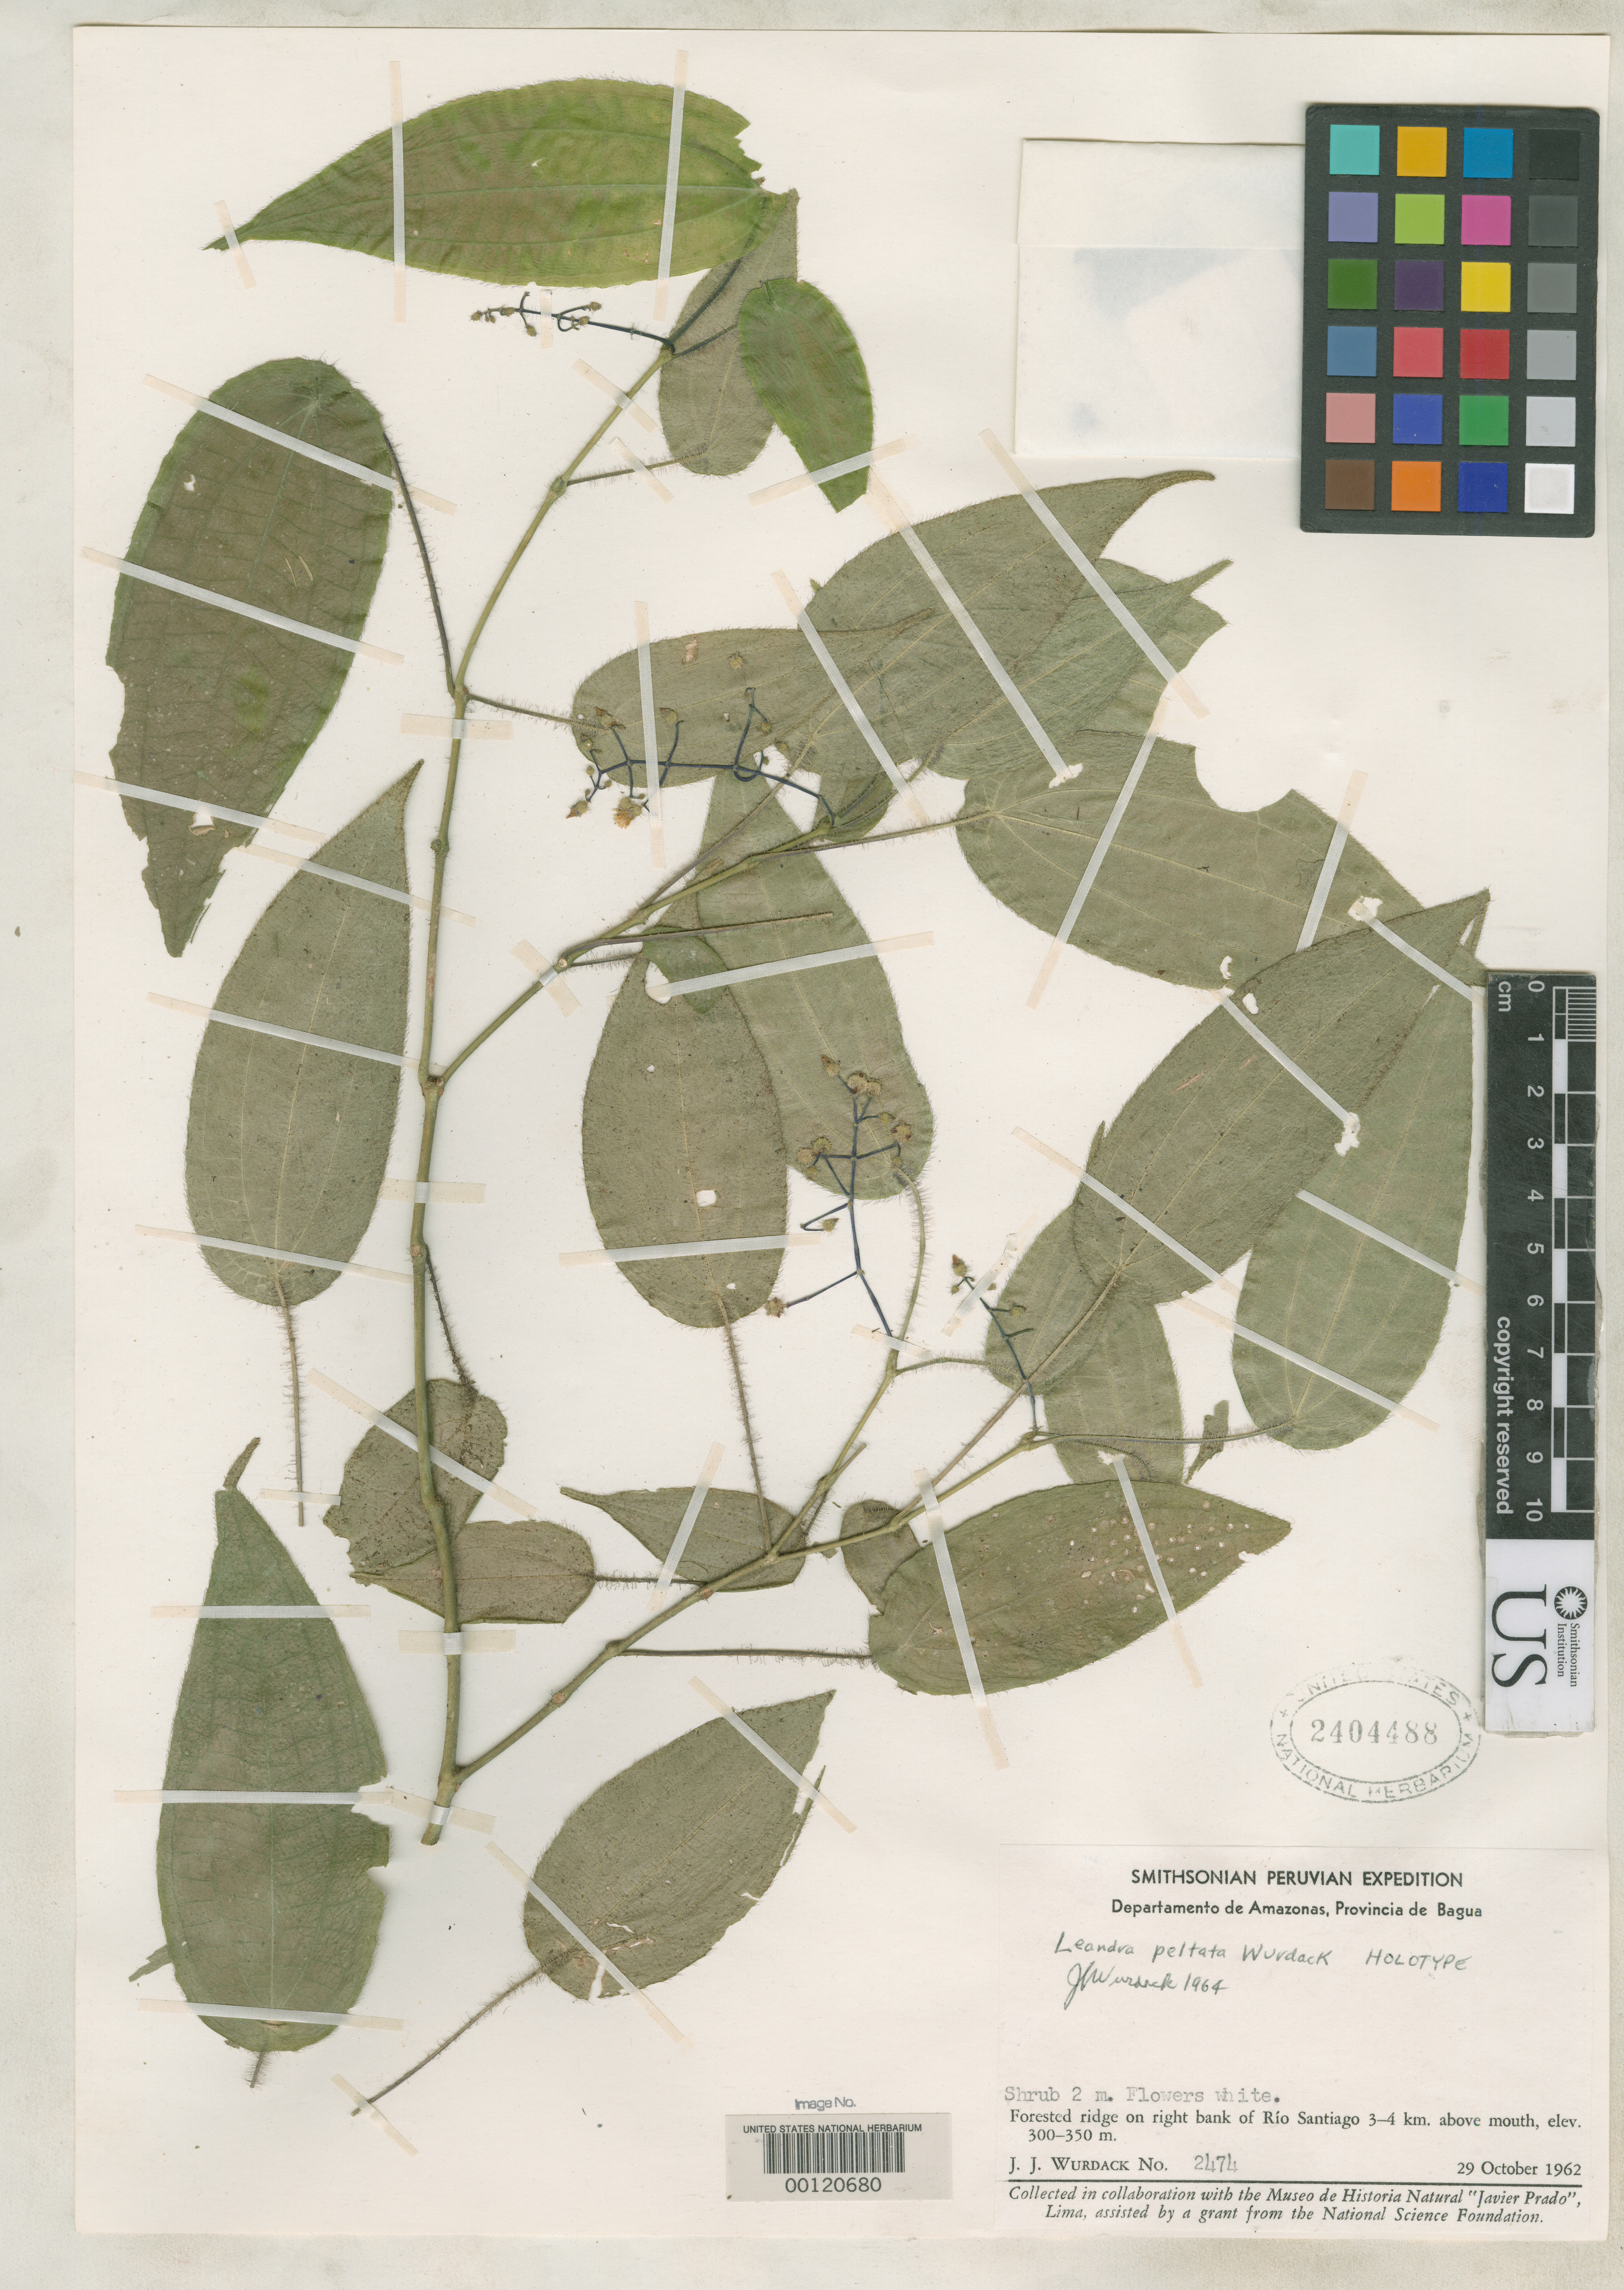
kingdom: Plantae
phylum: Tracheophyta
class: Magnoliopsida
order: Myrtales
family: Melastomataceae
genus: Leandra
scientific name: Leandra peltata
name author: Wurdack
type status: Holotype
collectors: J. J. Wurdack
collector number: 2474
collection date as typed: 29 Oct 1962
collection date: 1962-10-29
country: Peru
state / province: Amazonas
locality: Río Santiago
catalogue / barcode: US 2404488